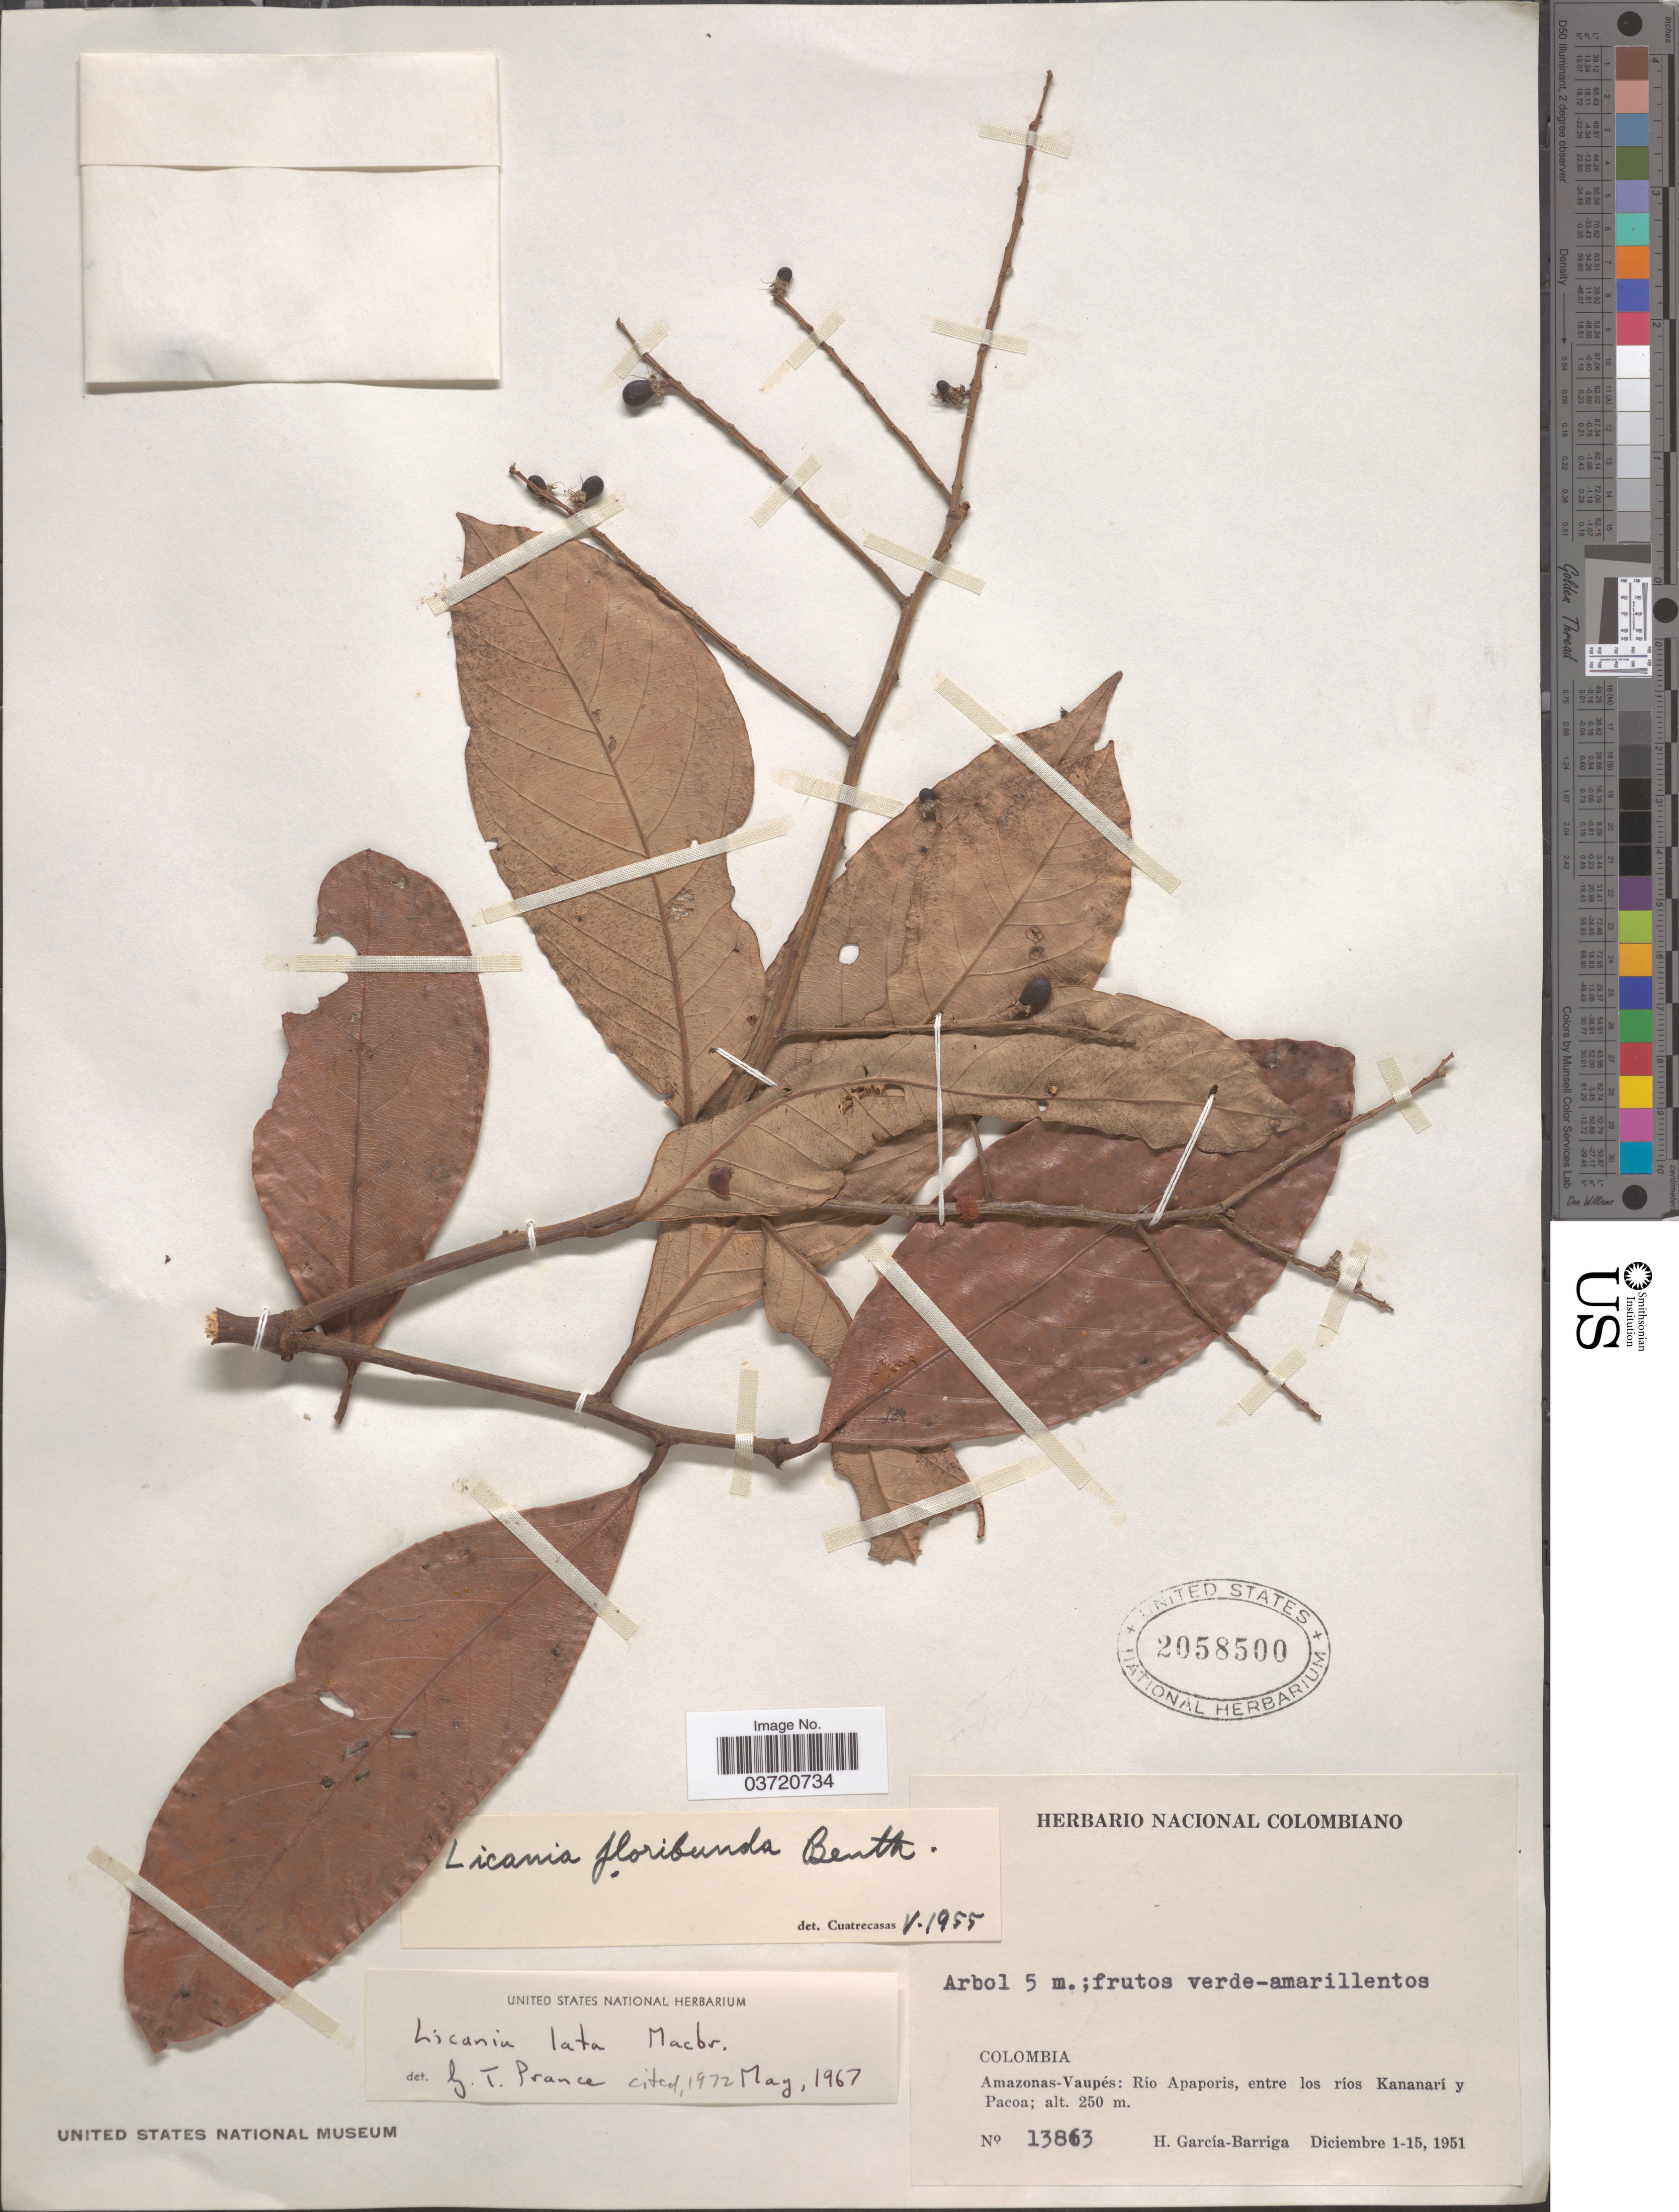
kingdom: Plantae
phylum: Tracheophyta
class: Magnoliopsida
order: Malpighiales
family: Chrysobalanaceae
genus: Leptobalanus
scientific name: Leptobalanus latus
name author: (J.F. Macbr.) Sothers & Prance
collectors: H. García Barriga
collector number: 13863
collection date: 1951-12-01/1951-12-15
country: Colombia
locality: Amazonas-Vaupés: Río Apaporis, entre los ríos Kanamari y Pacoa.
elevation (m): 250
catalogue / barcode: US 2058500